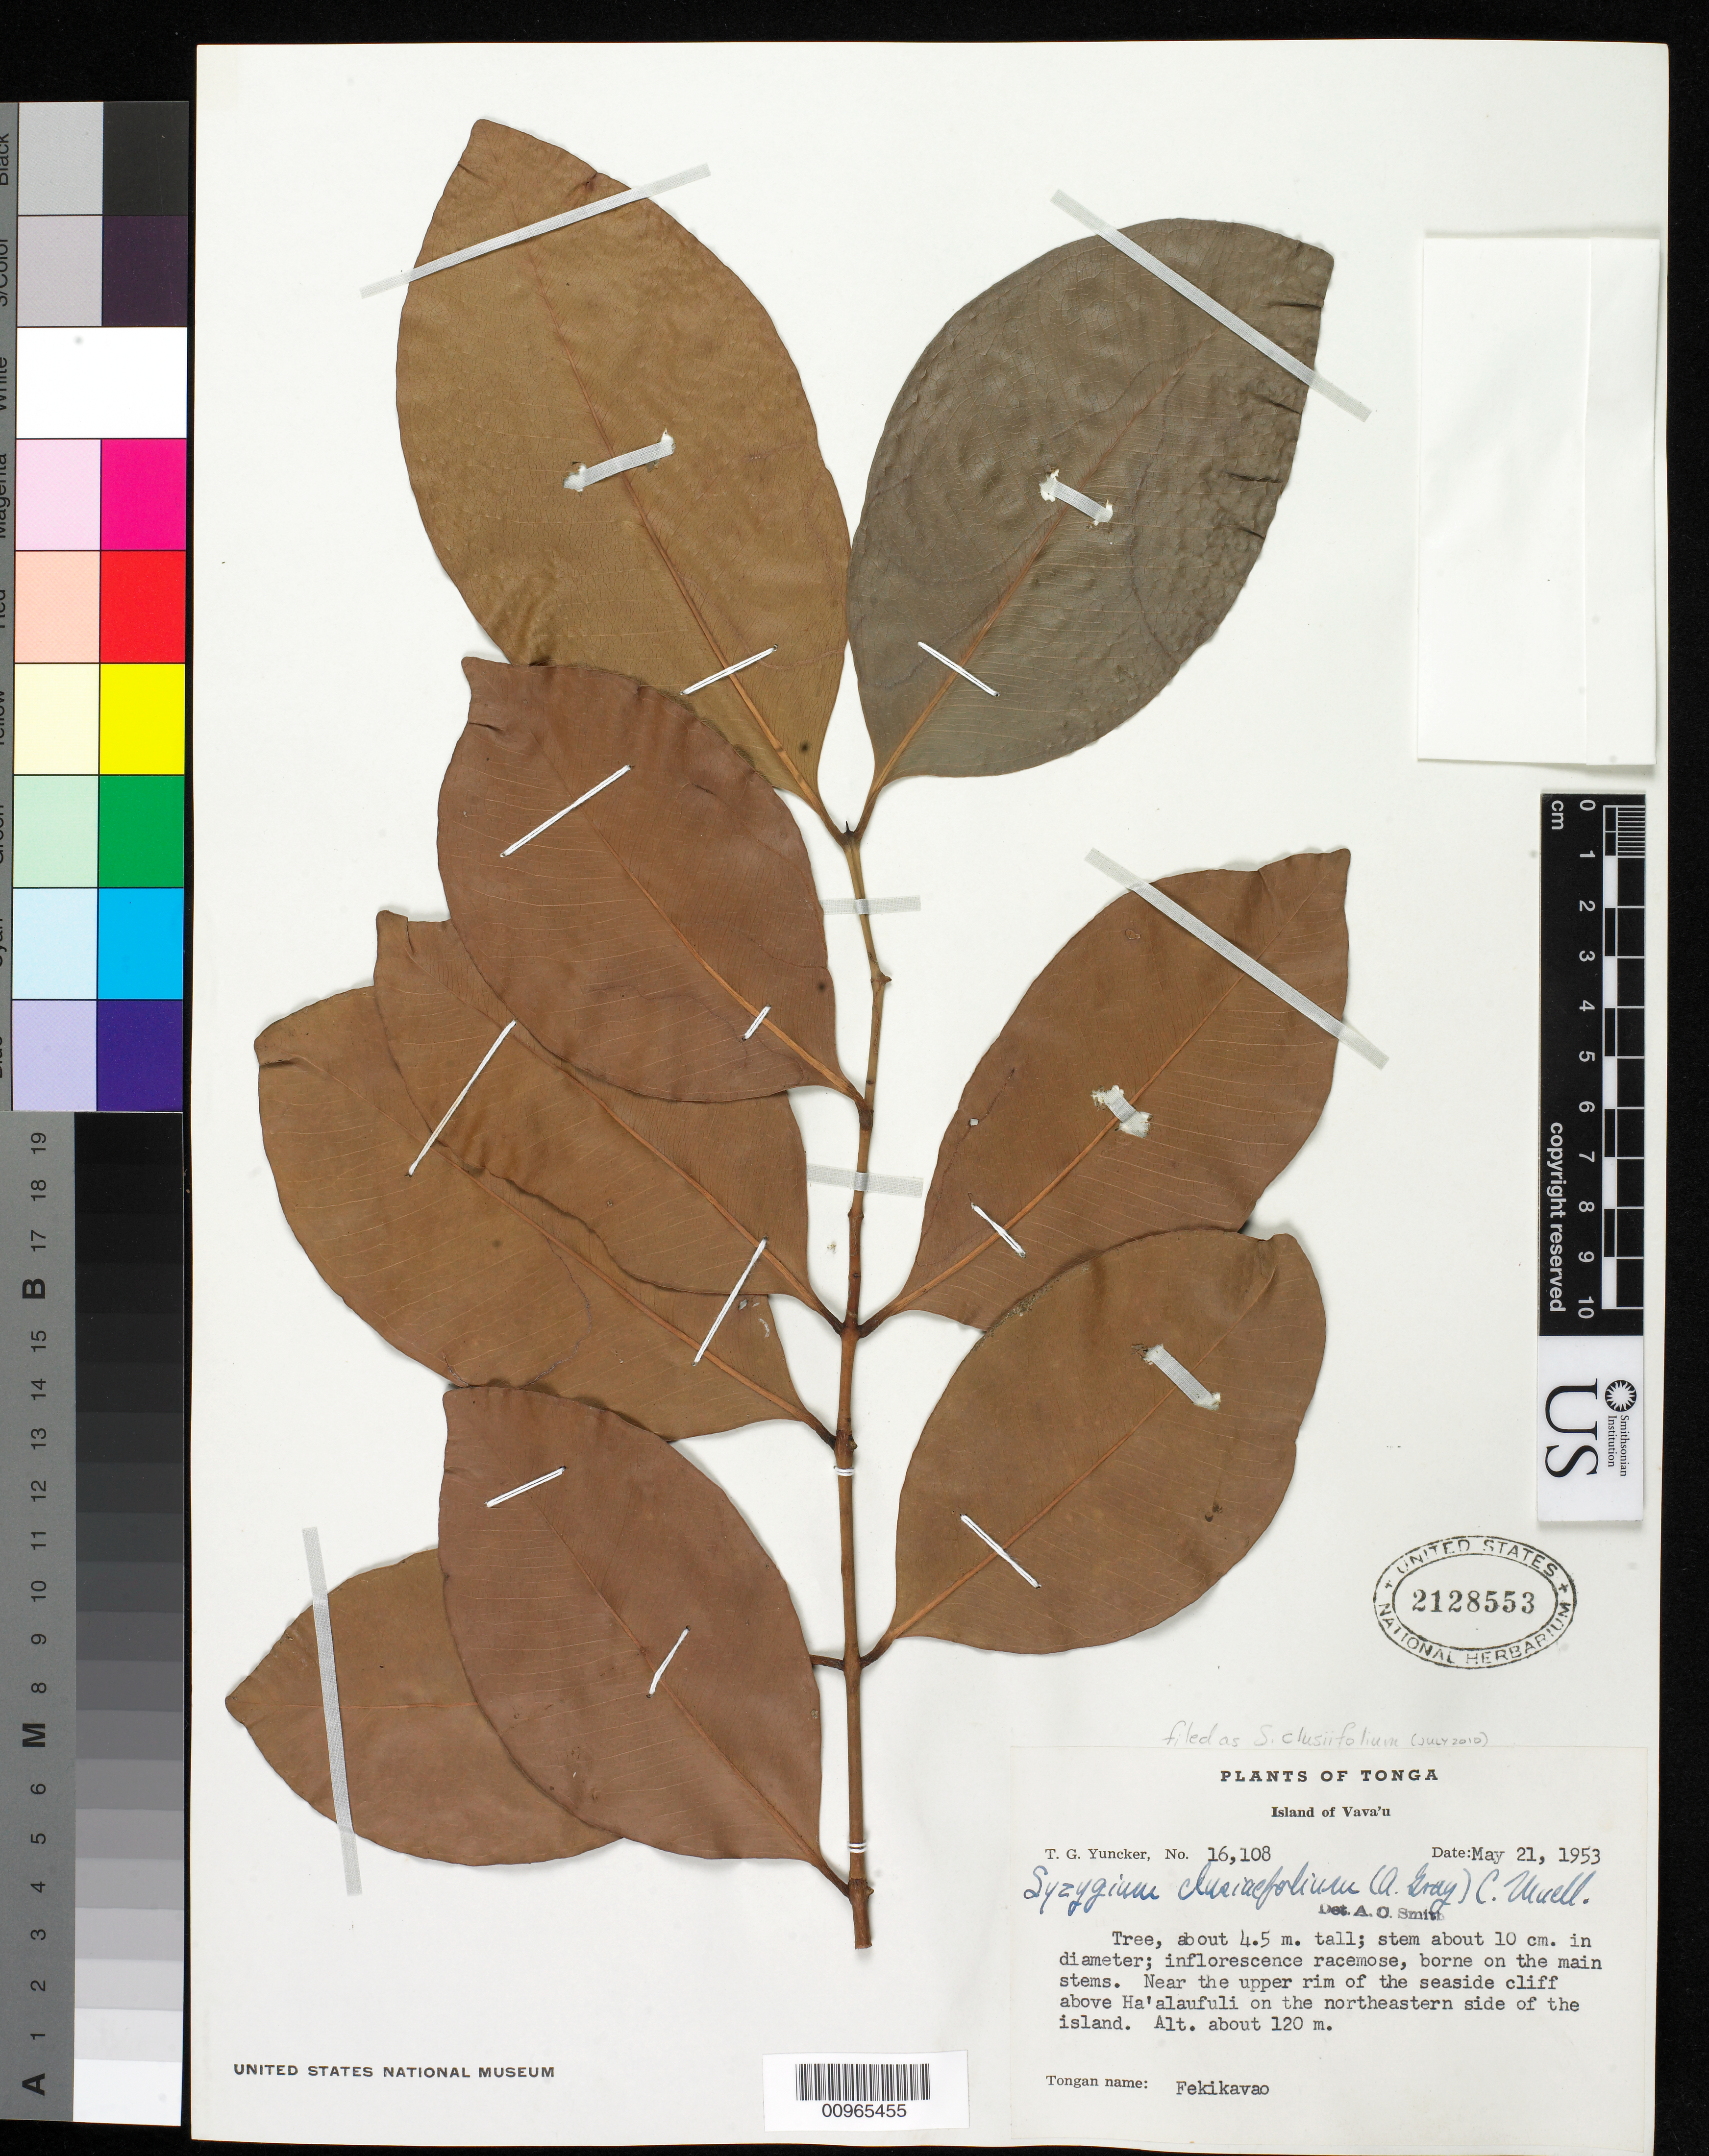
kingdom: Plantae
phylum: Tracheophyta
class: Magnoliopsida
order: Myrtales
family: Myrtaceae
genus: Syzygium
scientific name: Syzygium clusiifolium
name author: (A. Gray) Müll. Stuttg.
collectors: T. G. Yuncker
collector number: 16108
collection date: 1953-05-21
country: Tonga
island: Vava'u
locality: Near the upper rim of the seaside cliff above Ha'alaufuli on the northeastern side of the island, Vava'u, Tonga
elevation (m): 120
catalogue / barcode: US 2128553